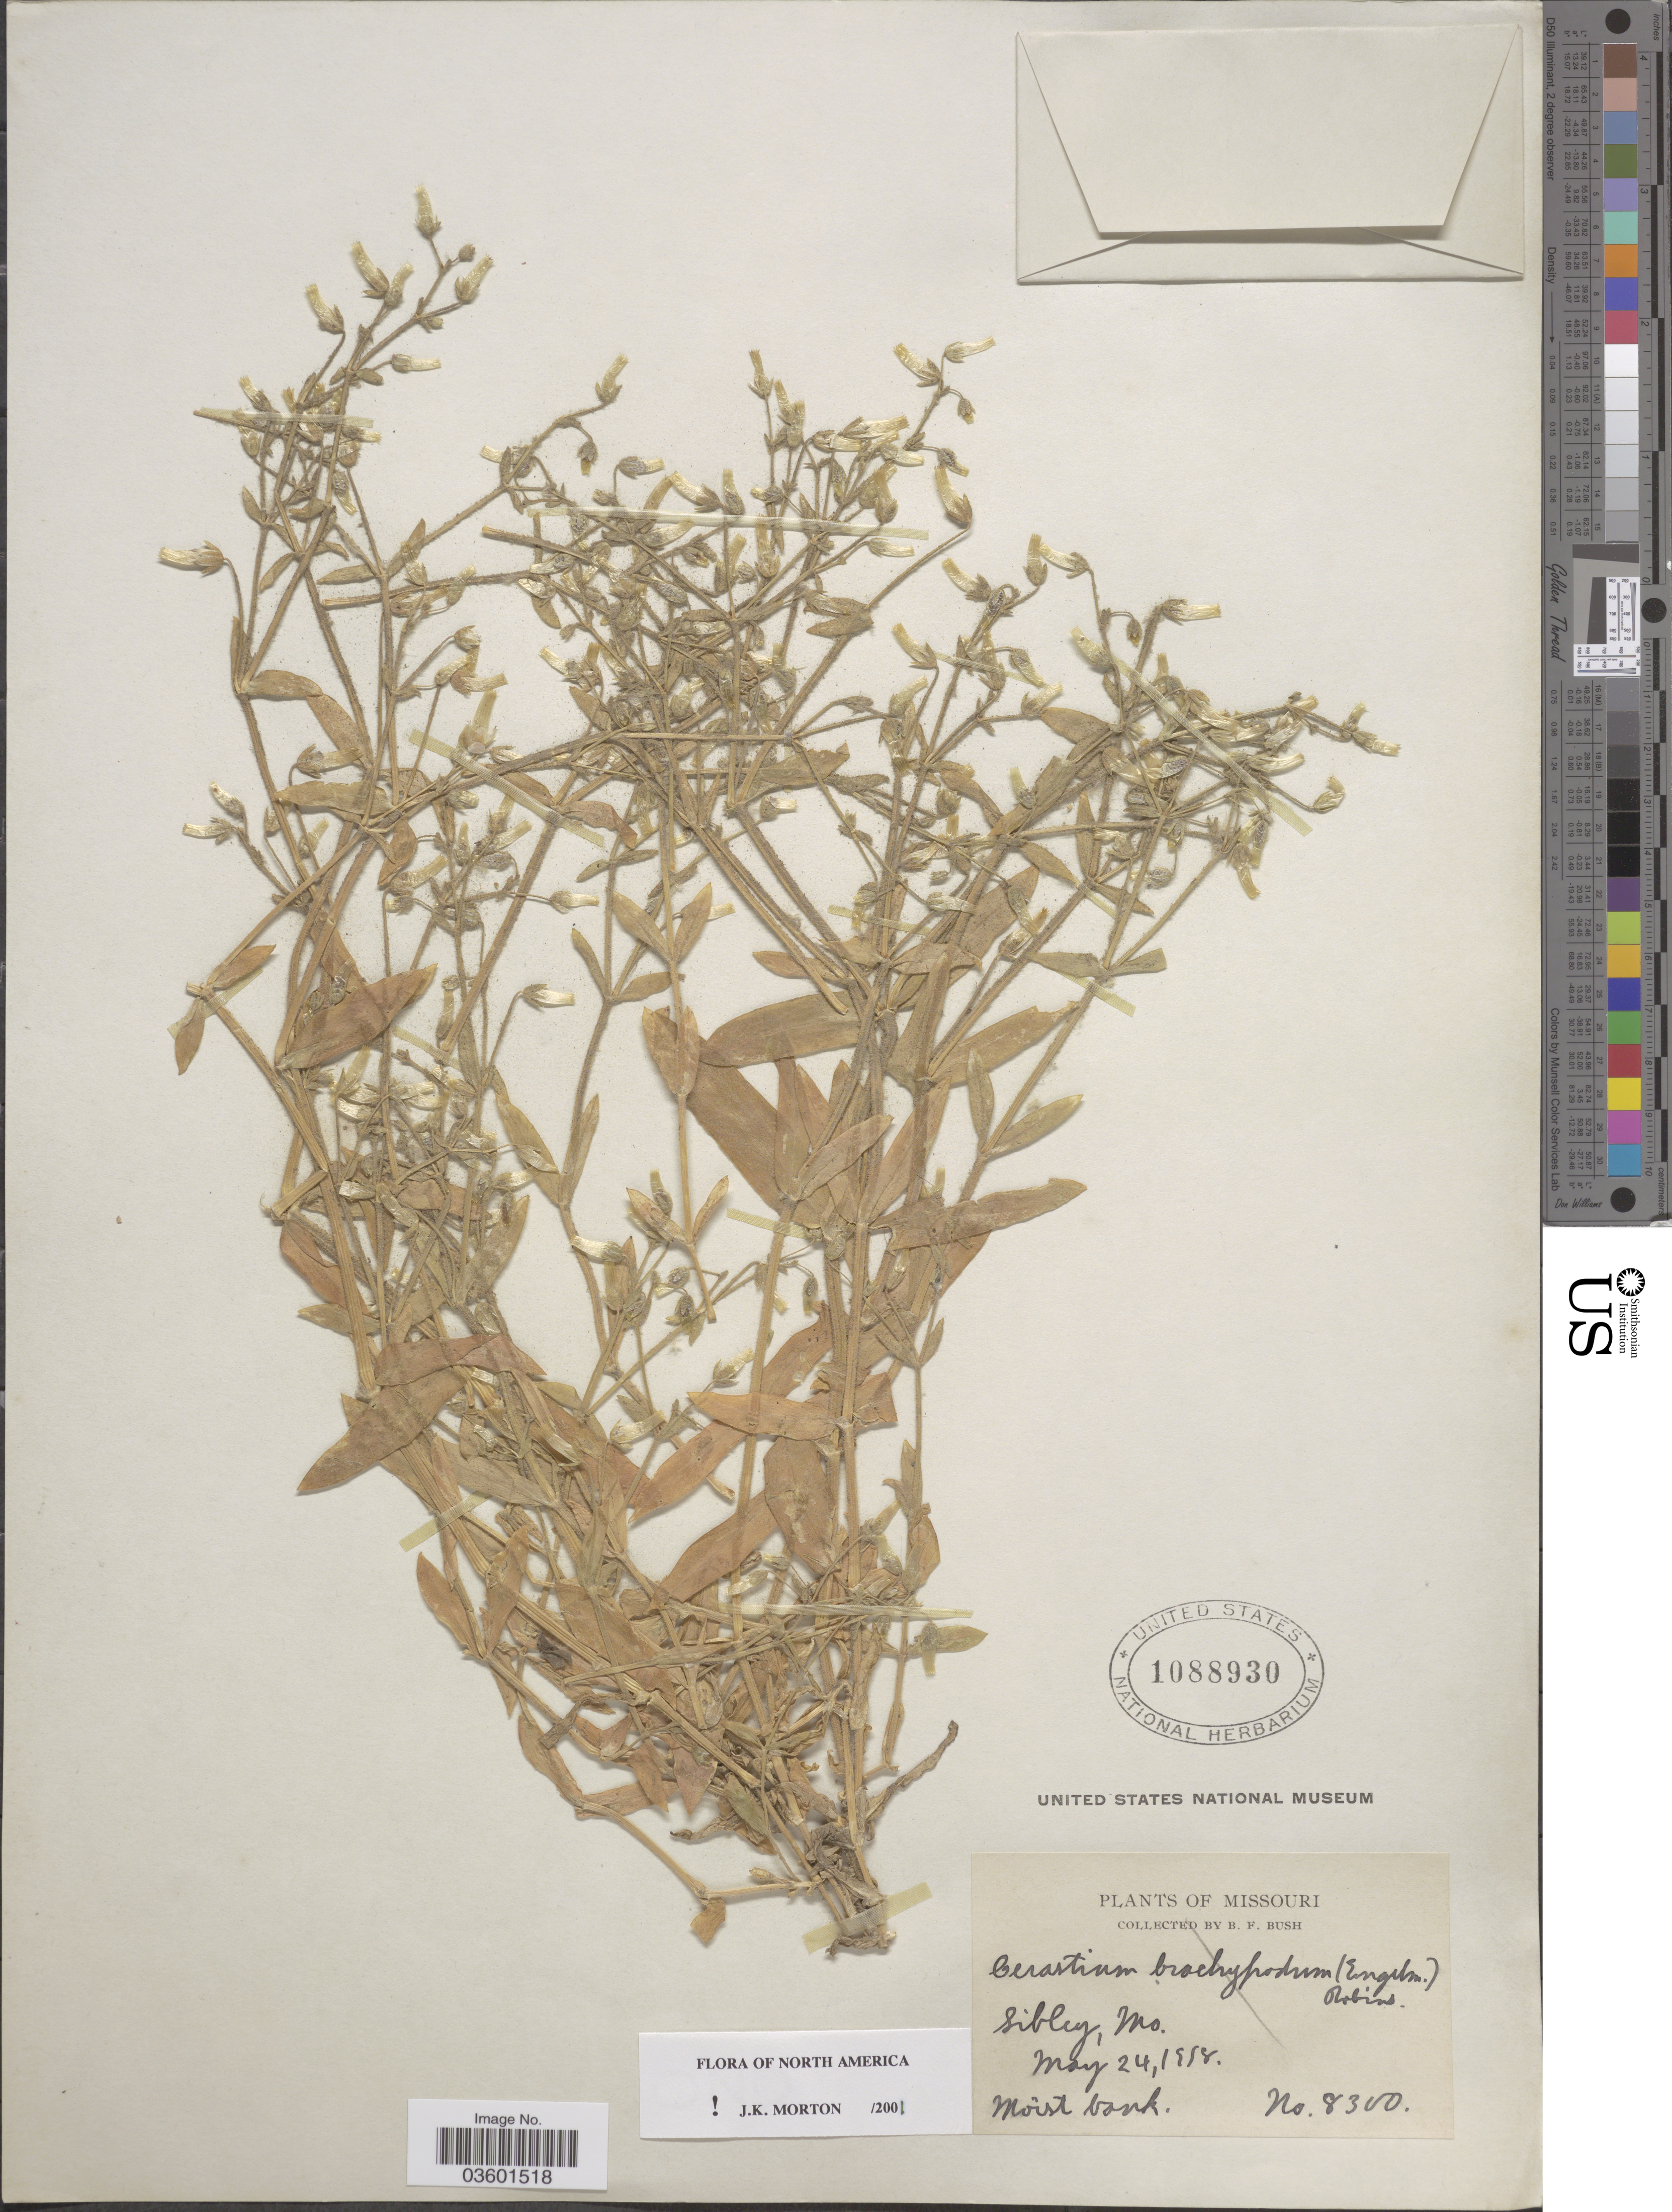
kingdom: Plantae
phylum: Tracheophyta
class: Magnoliopsida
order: Caryophyllales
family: Caryophyllaceae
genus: Cerastium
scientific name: Cerastium brachypodum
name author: (Engelm. ex A. Gray) B.L. Rob.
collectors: B. F. Bush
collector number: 8300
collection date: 1958-05-24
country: United States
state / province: Missouri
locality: Sibley.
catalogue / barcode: US 1088930